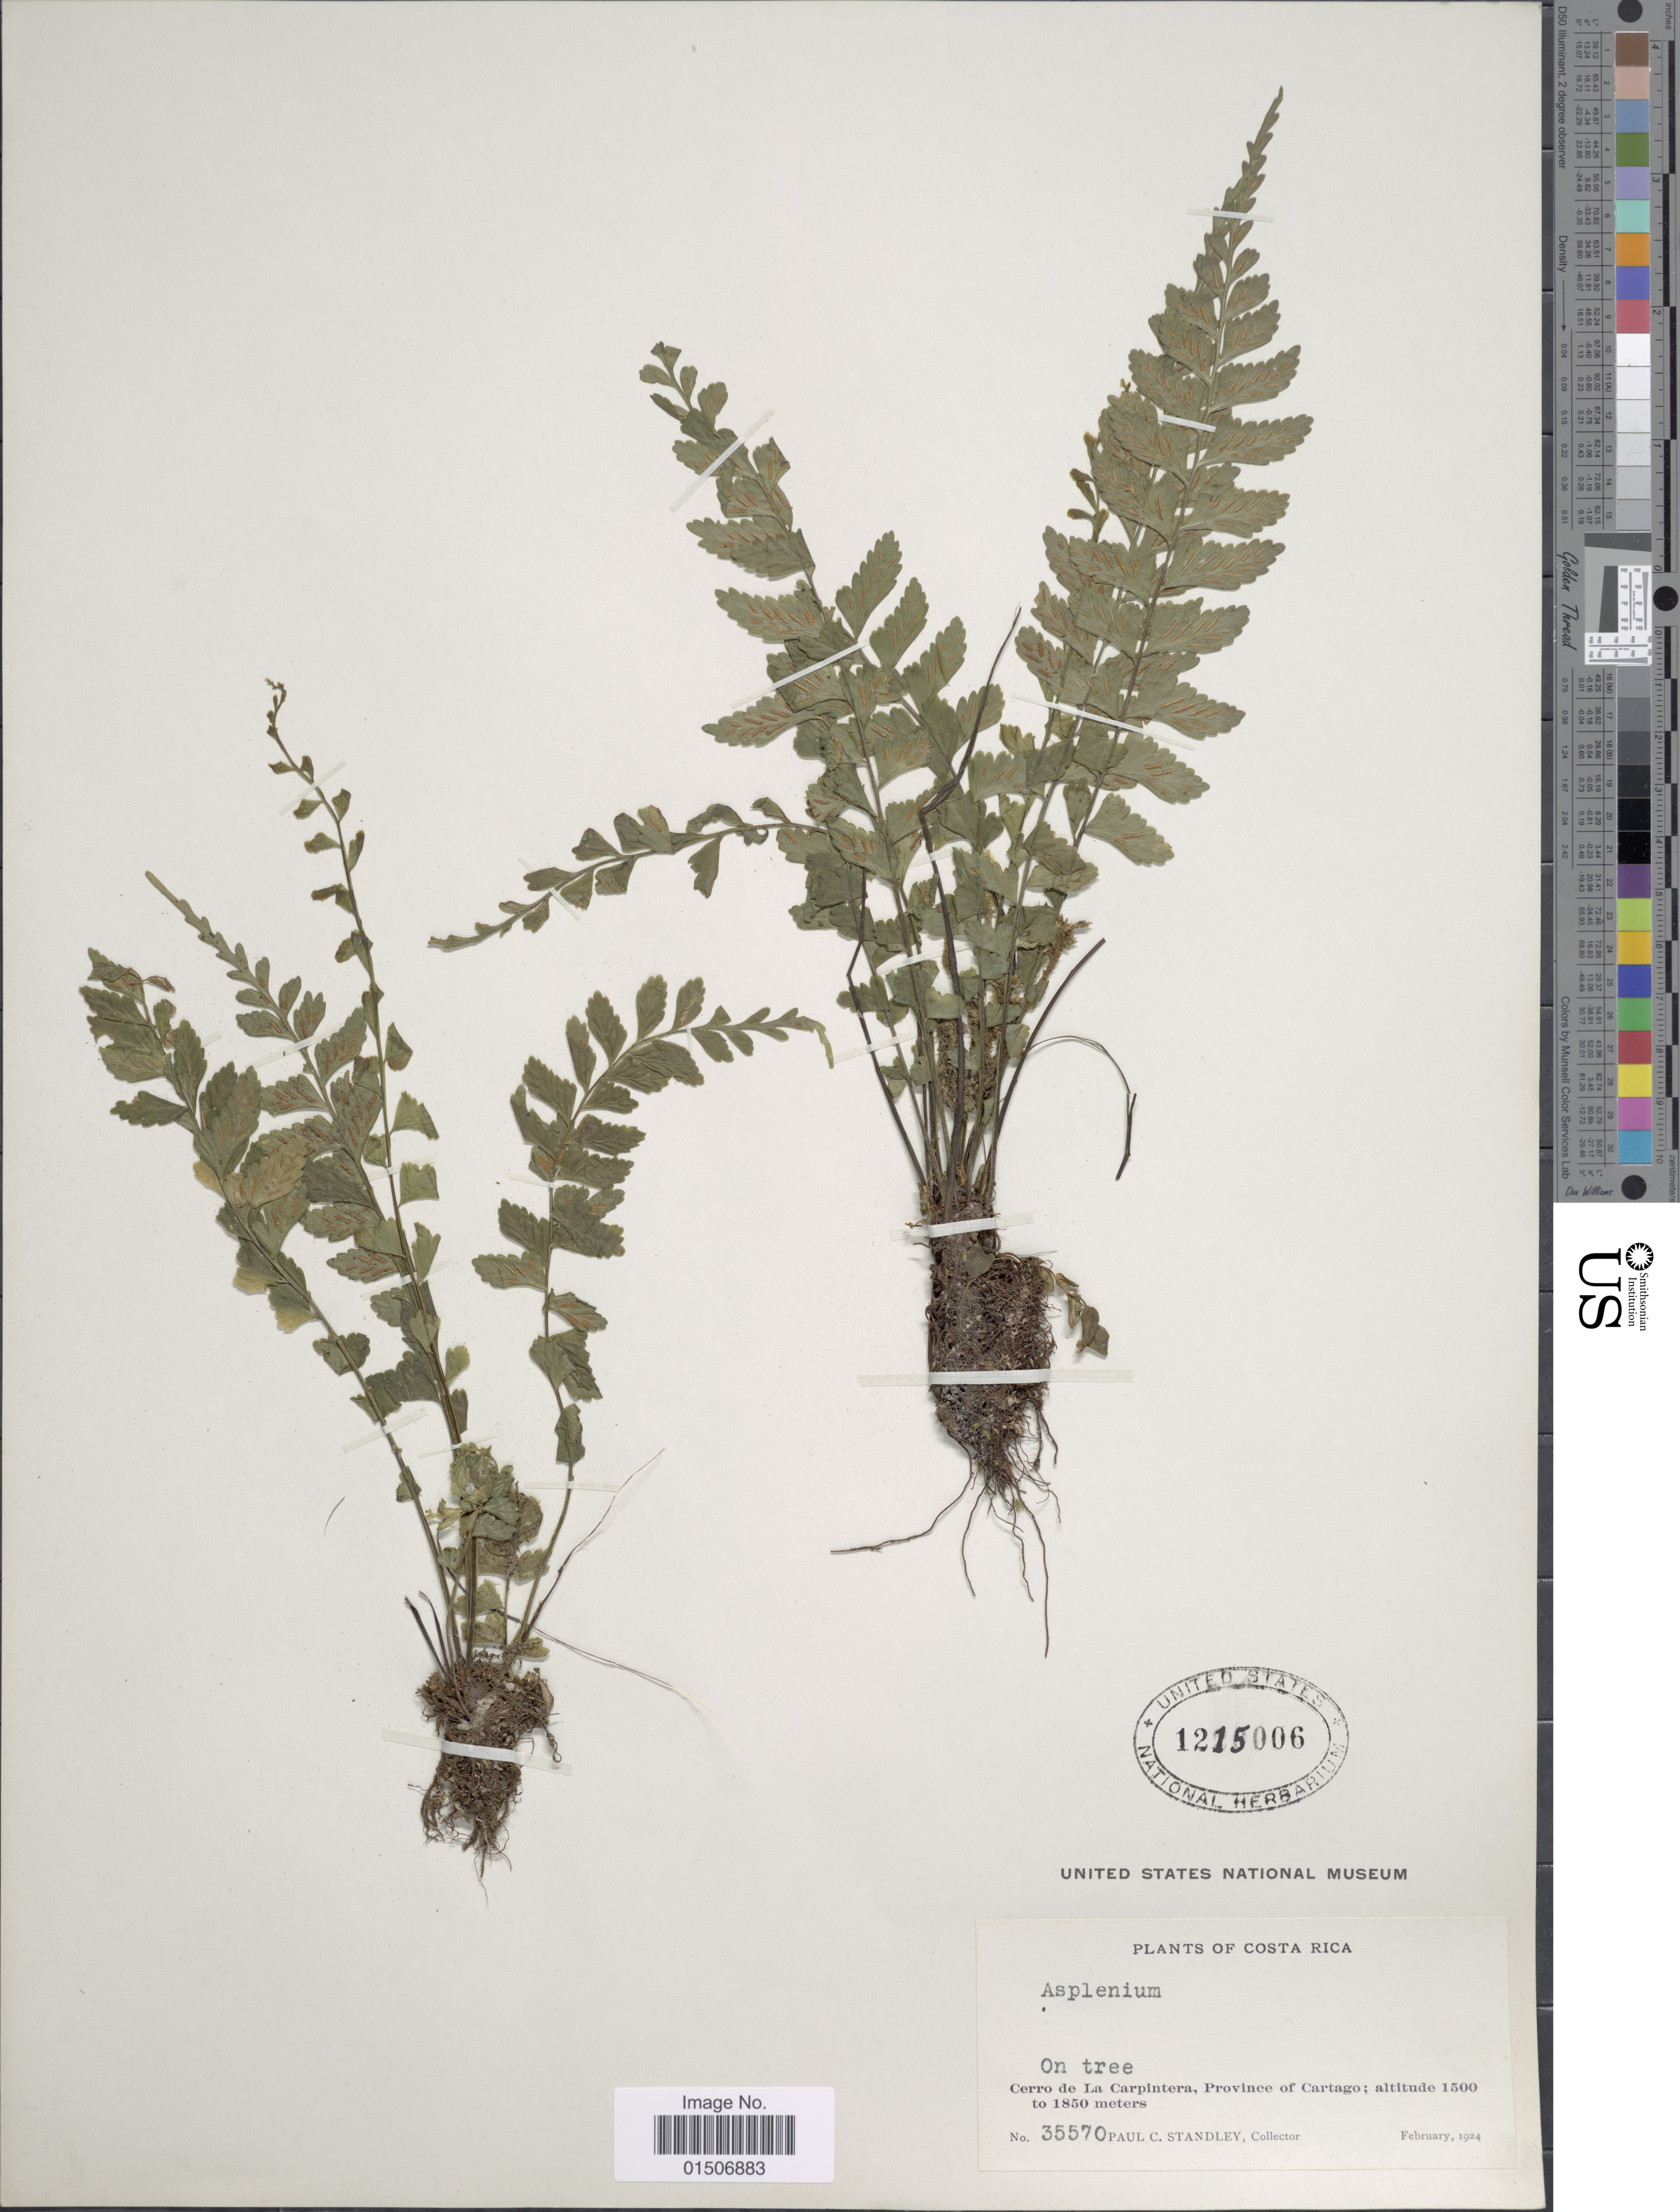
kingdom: Plantae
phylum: Tracheophyta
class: Polypodiopsida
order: Polypodiales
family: Aspleniaceae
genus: Asplenium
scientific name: Asplenium miradorense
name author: Liebm.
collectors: P. C. Standley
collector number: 35570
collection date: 1924-02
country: Costa Rica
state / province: Cartago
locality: On tree, Cerro de La Carpintera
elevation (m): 1500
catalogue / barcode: US 1215006